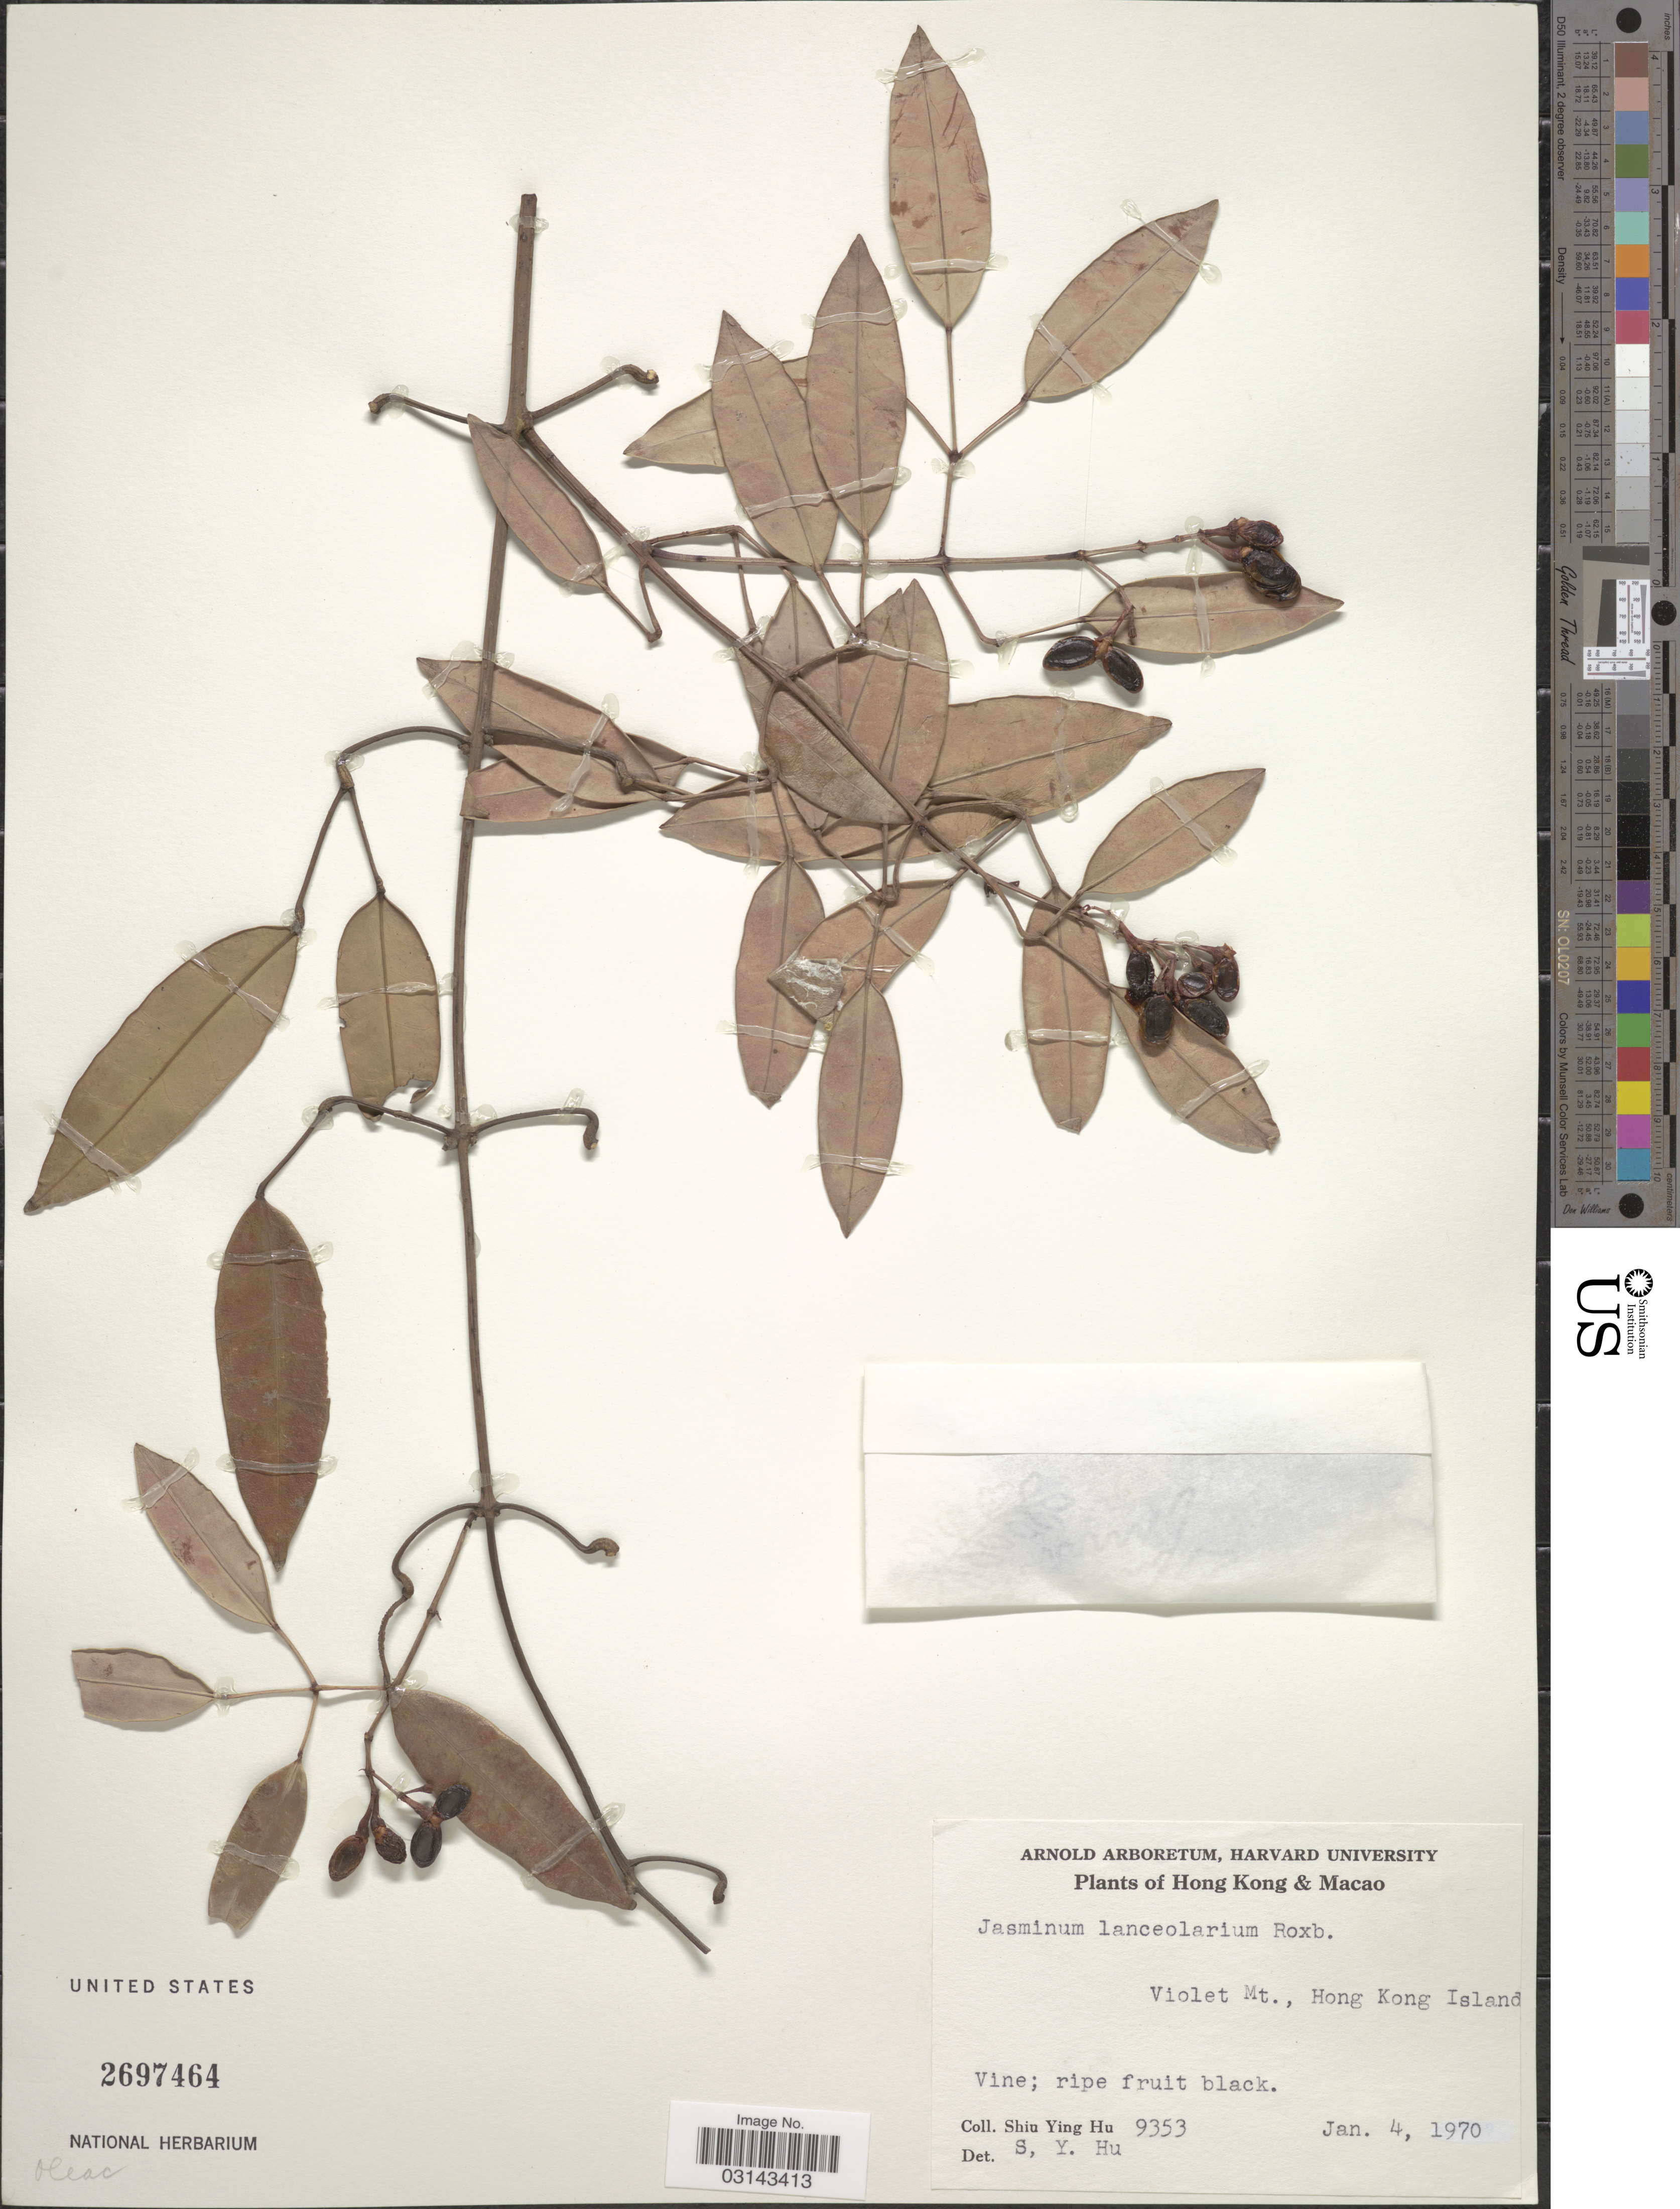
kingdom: Plantae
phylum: Tracheophyta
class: Magnoliopsida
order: Lamiales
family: Oleaceae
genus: Jasminum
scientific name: Jasminum lanceolarium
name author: Roxb.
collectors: S. Y. Hu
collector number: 9353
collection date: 1970-01-04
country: China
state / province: Hong Kong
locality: Violet Mt., Hong Kong Island.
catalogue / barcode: US 2697464